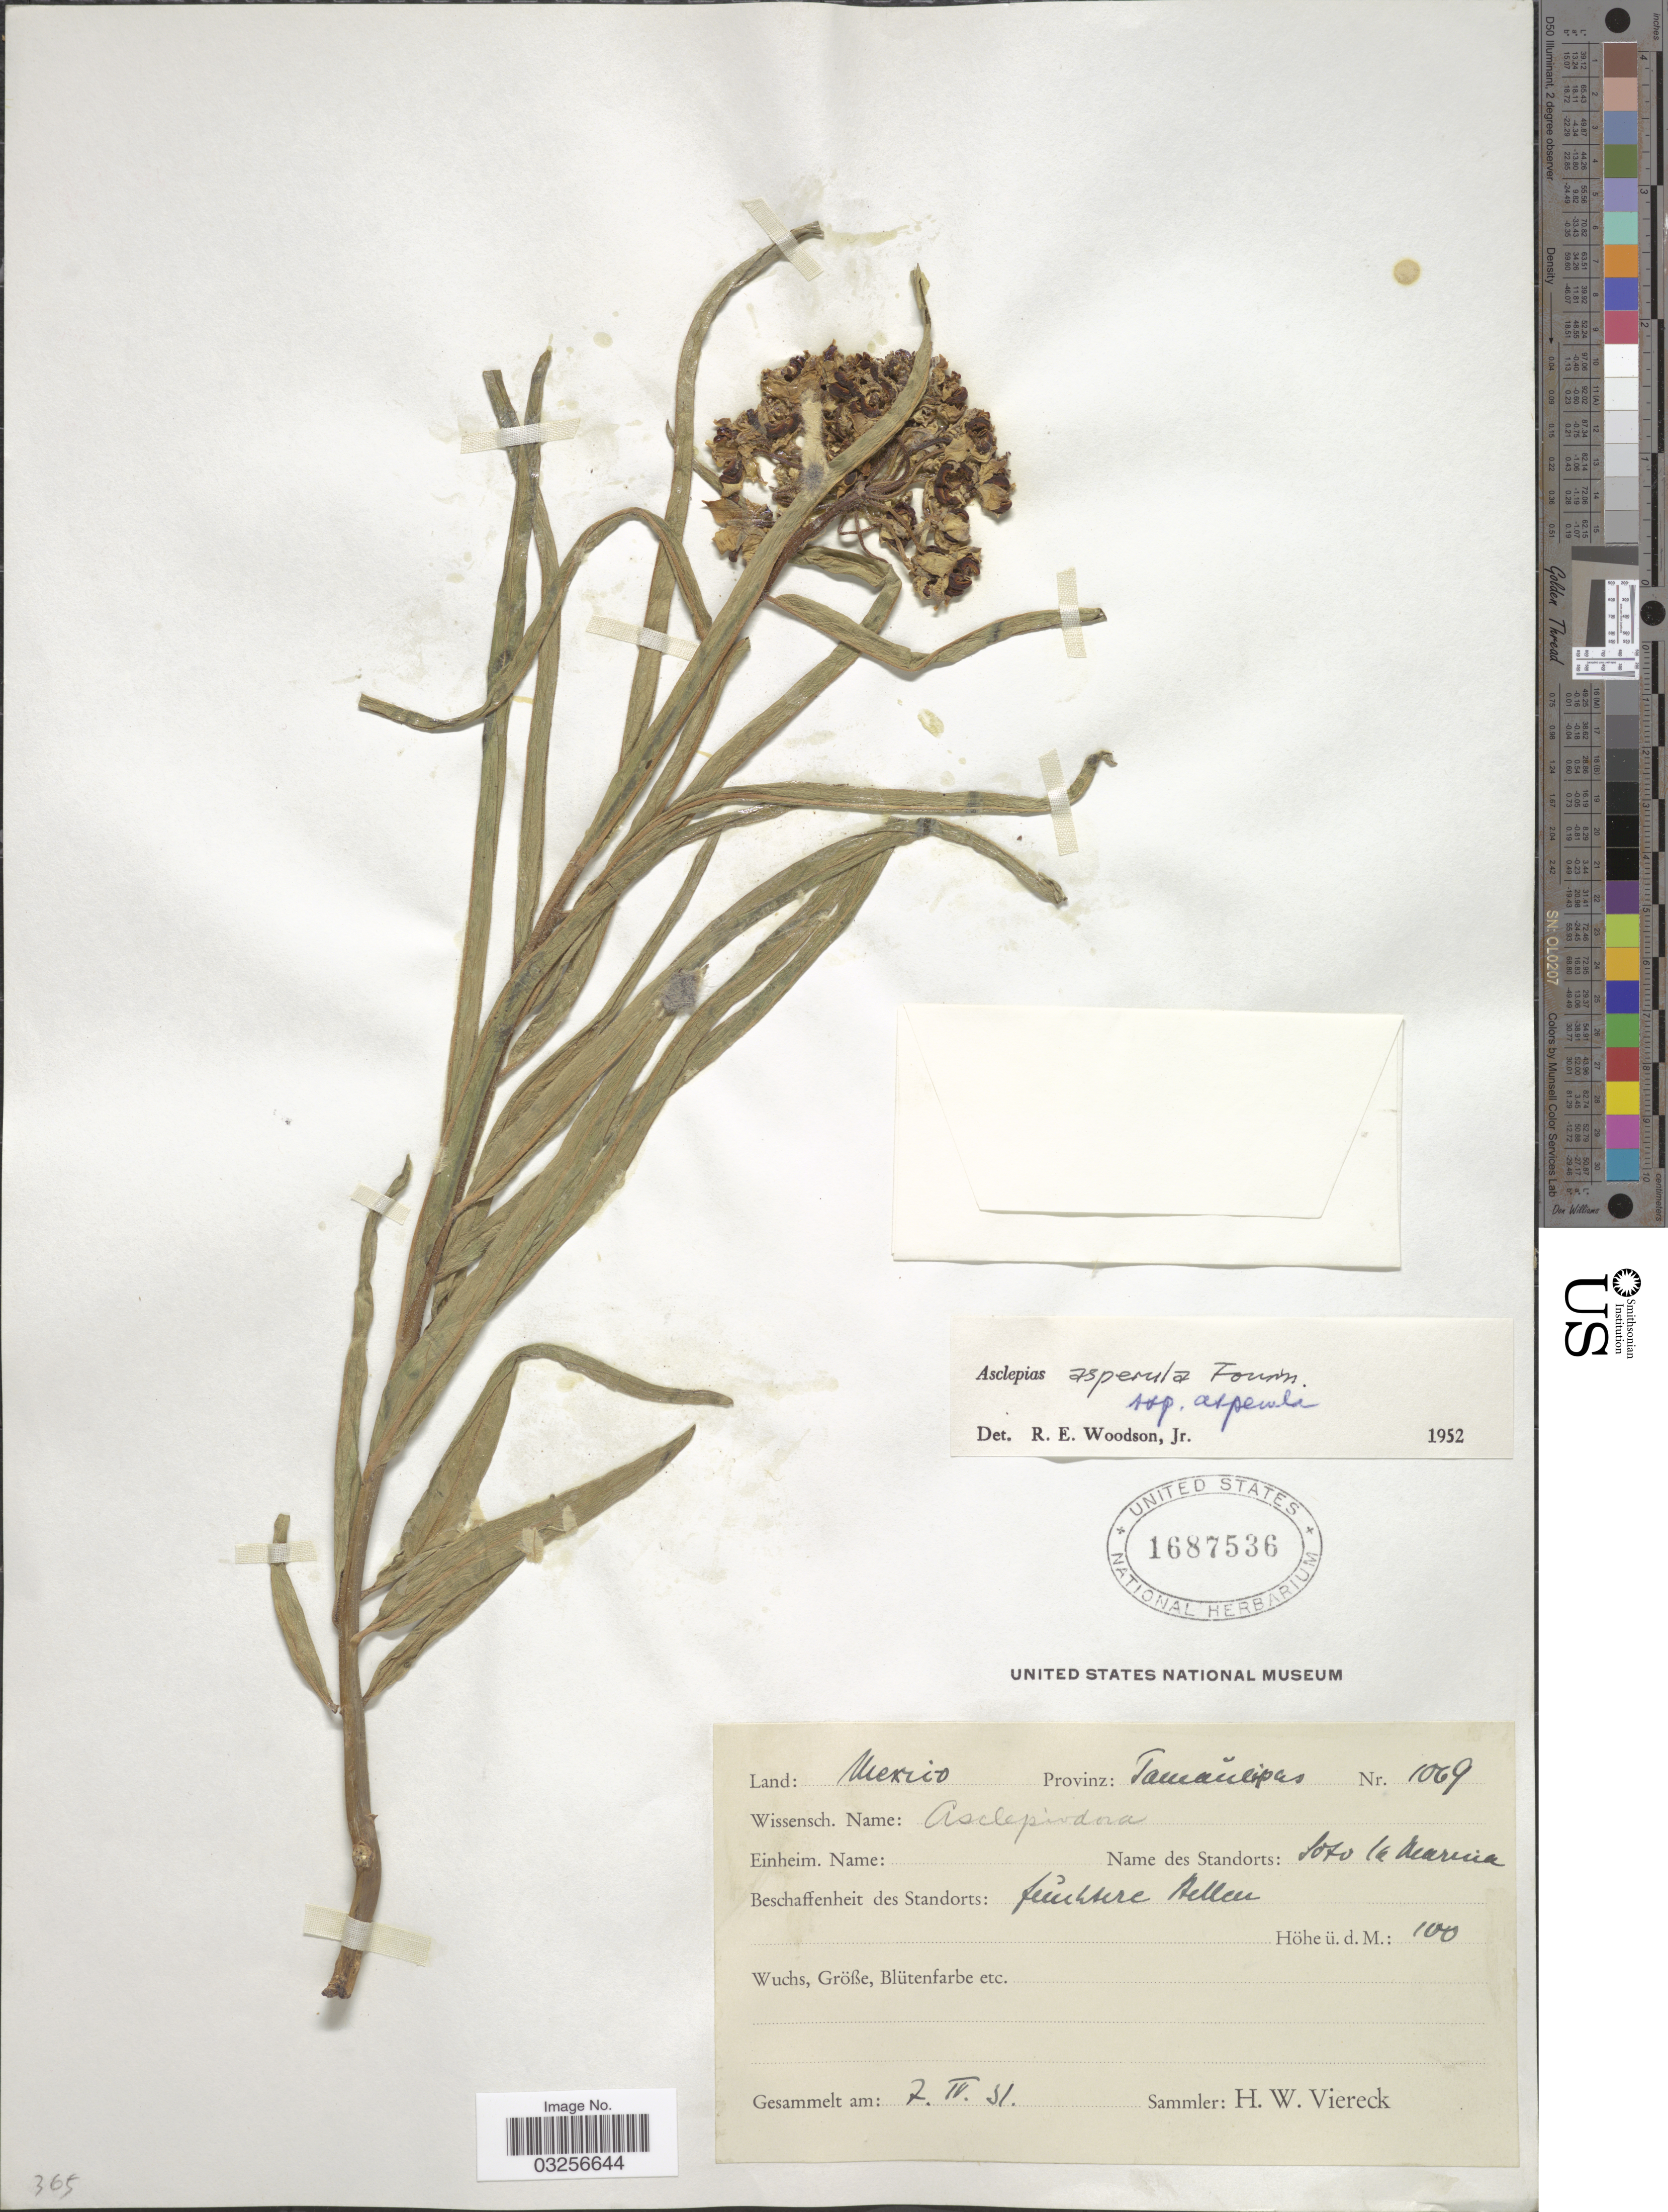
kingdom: Plantae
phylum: Tracheophyta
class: Magnoliopsida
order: Gentianales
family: Apocynaceae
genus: Asclepias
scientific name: Asclepias asperula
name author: (Decne.) Woodson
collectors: H. W. Viereck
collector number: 1069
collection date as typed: Transcribed d/m/y: 7/4/31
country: Mexico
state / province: Tamaulipas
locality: Standorts: Soto la Marina, feuchtere stellen.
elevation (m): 100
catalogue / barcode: US 1687536